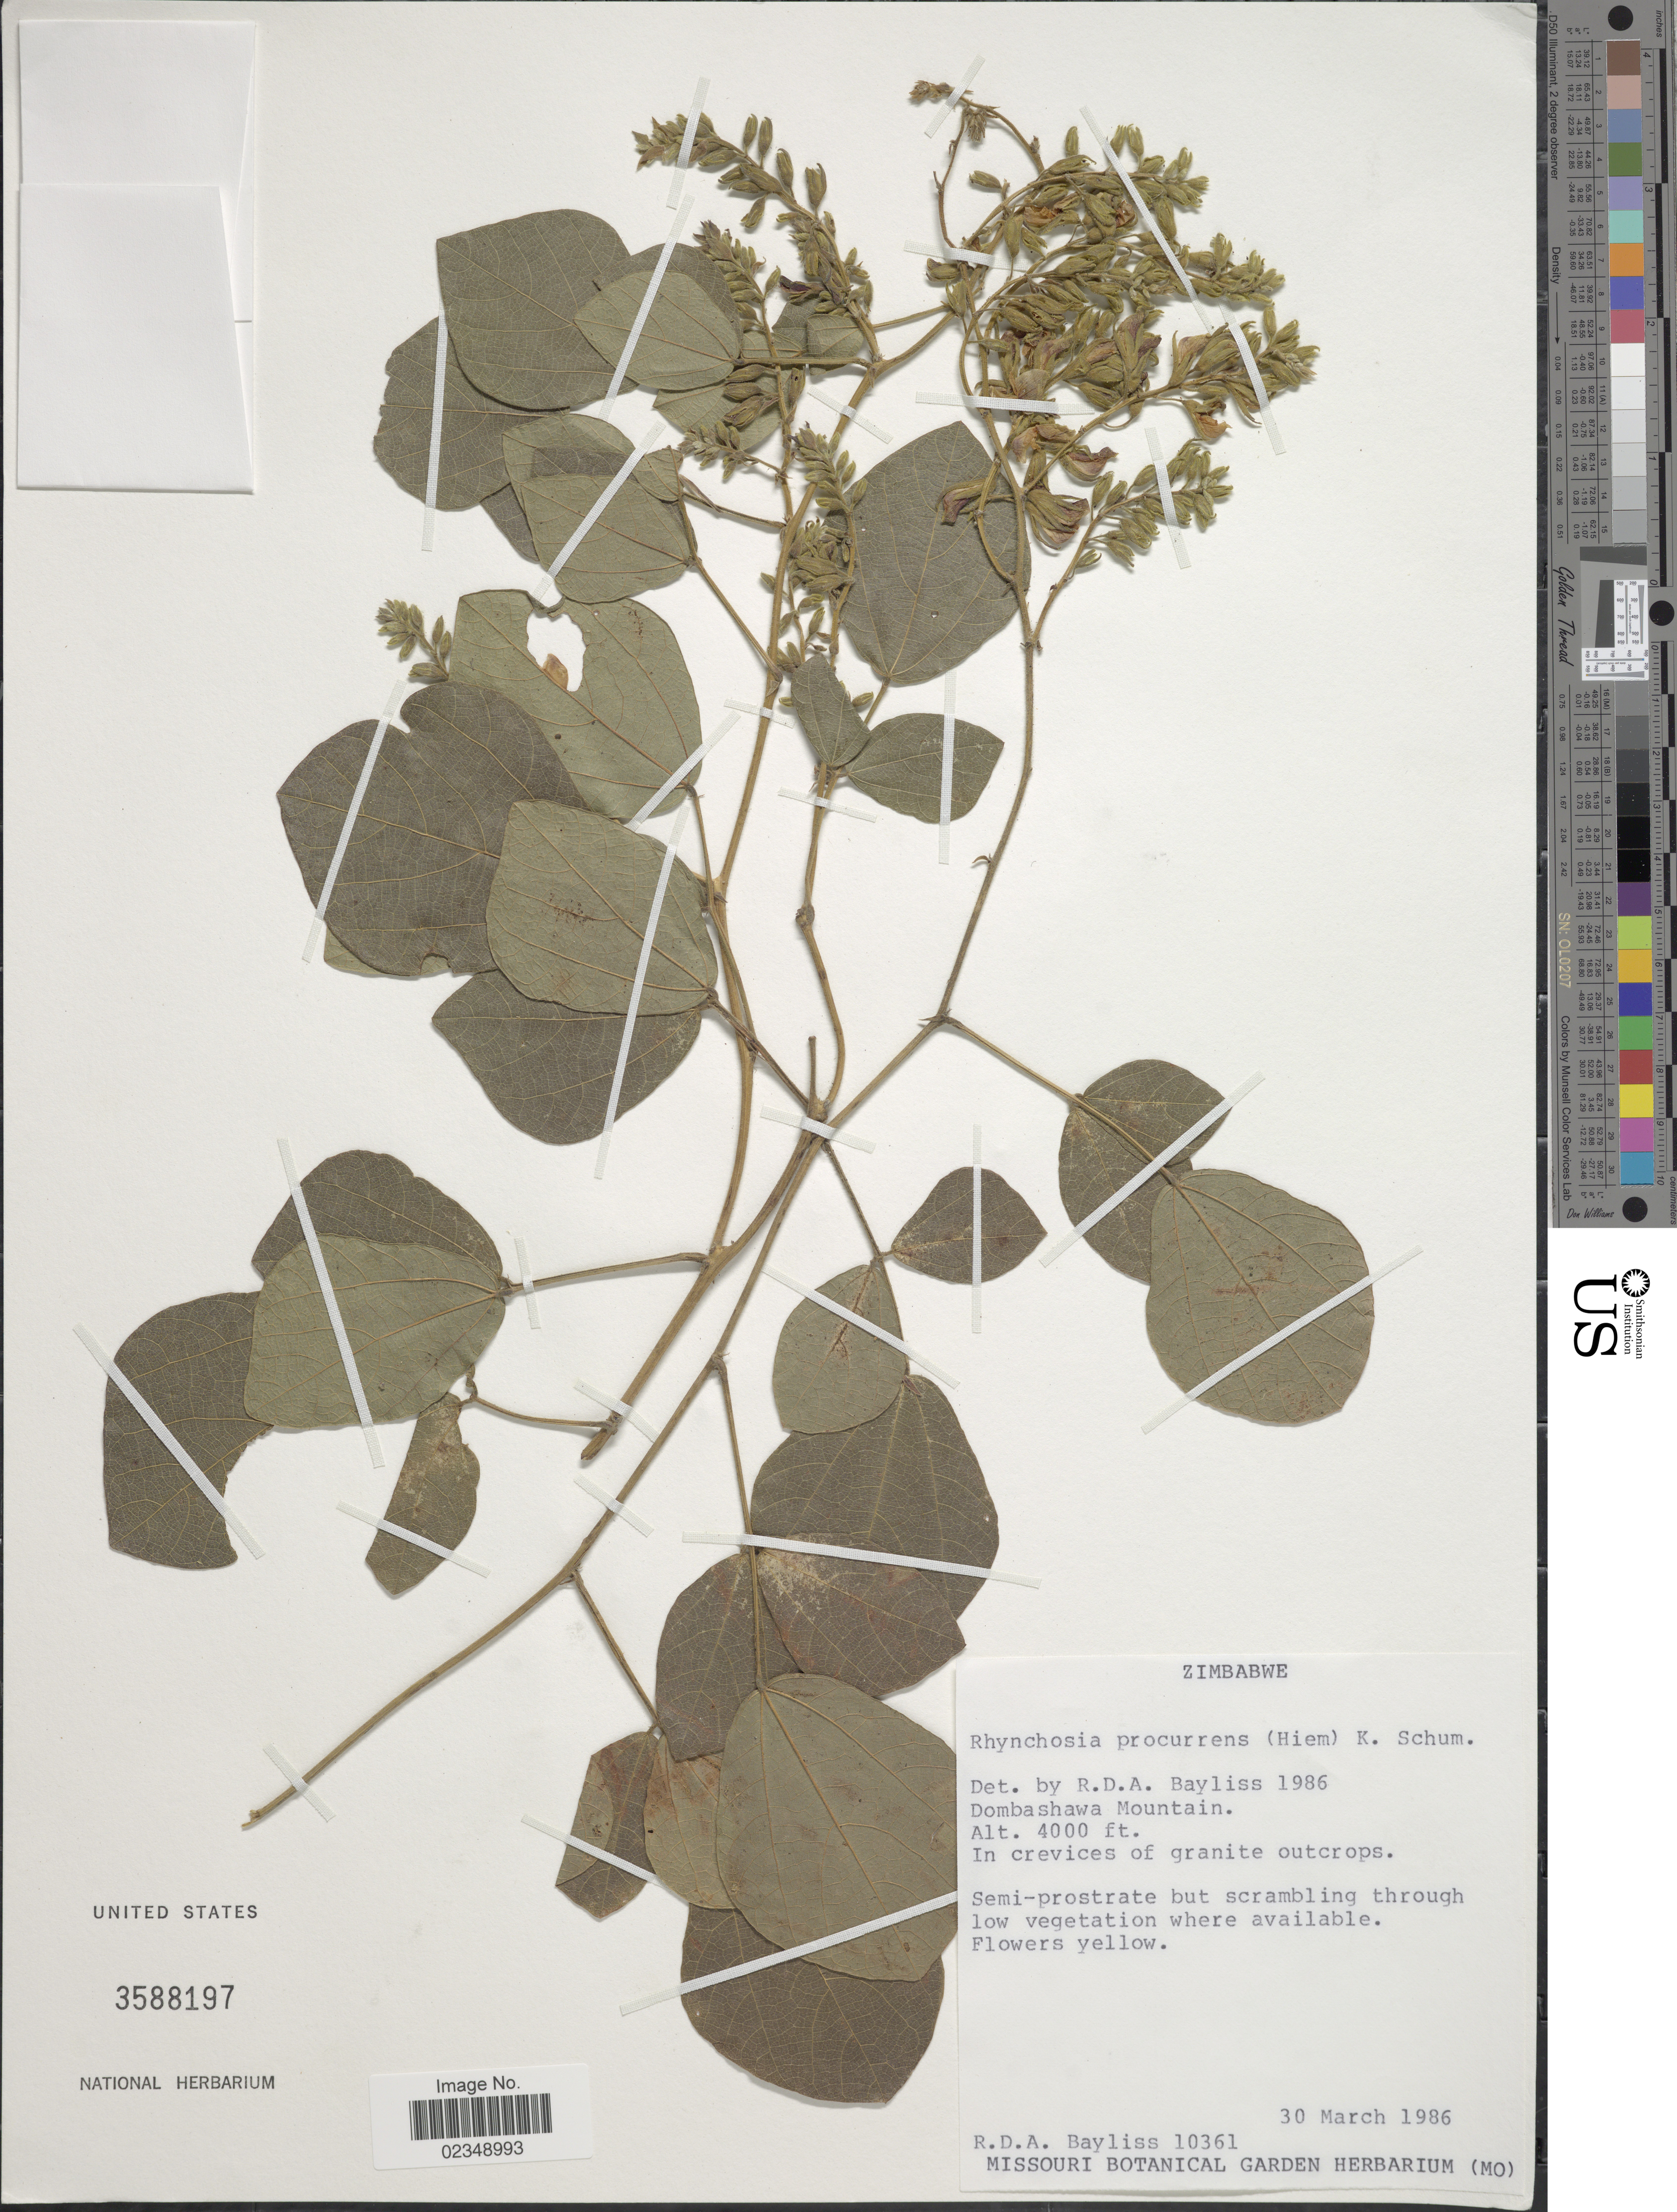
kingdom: Plantae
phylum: Tracheophyta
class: Magnoliopsida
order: Fabales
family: Fabaceae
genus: Rhynchosia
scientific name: Rhynchosia procurrens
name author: K. Schum.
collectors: R. Bayliss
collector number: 10361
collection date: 1986-03-30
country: Zimbabwe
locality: Dombashawa Mountains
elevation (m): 1219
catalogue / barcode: US 3588197